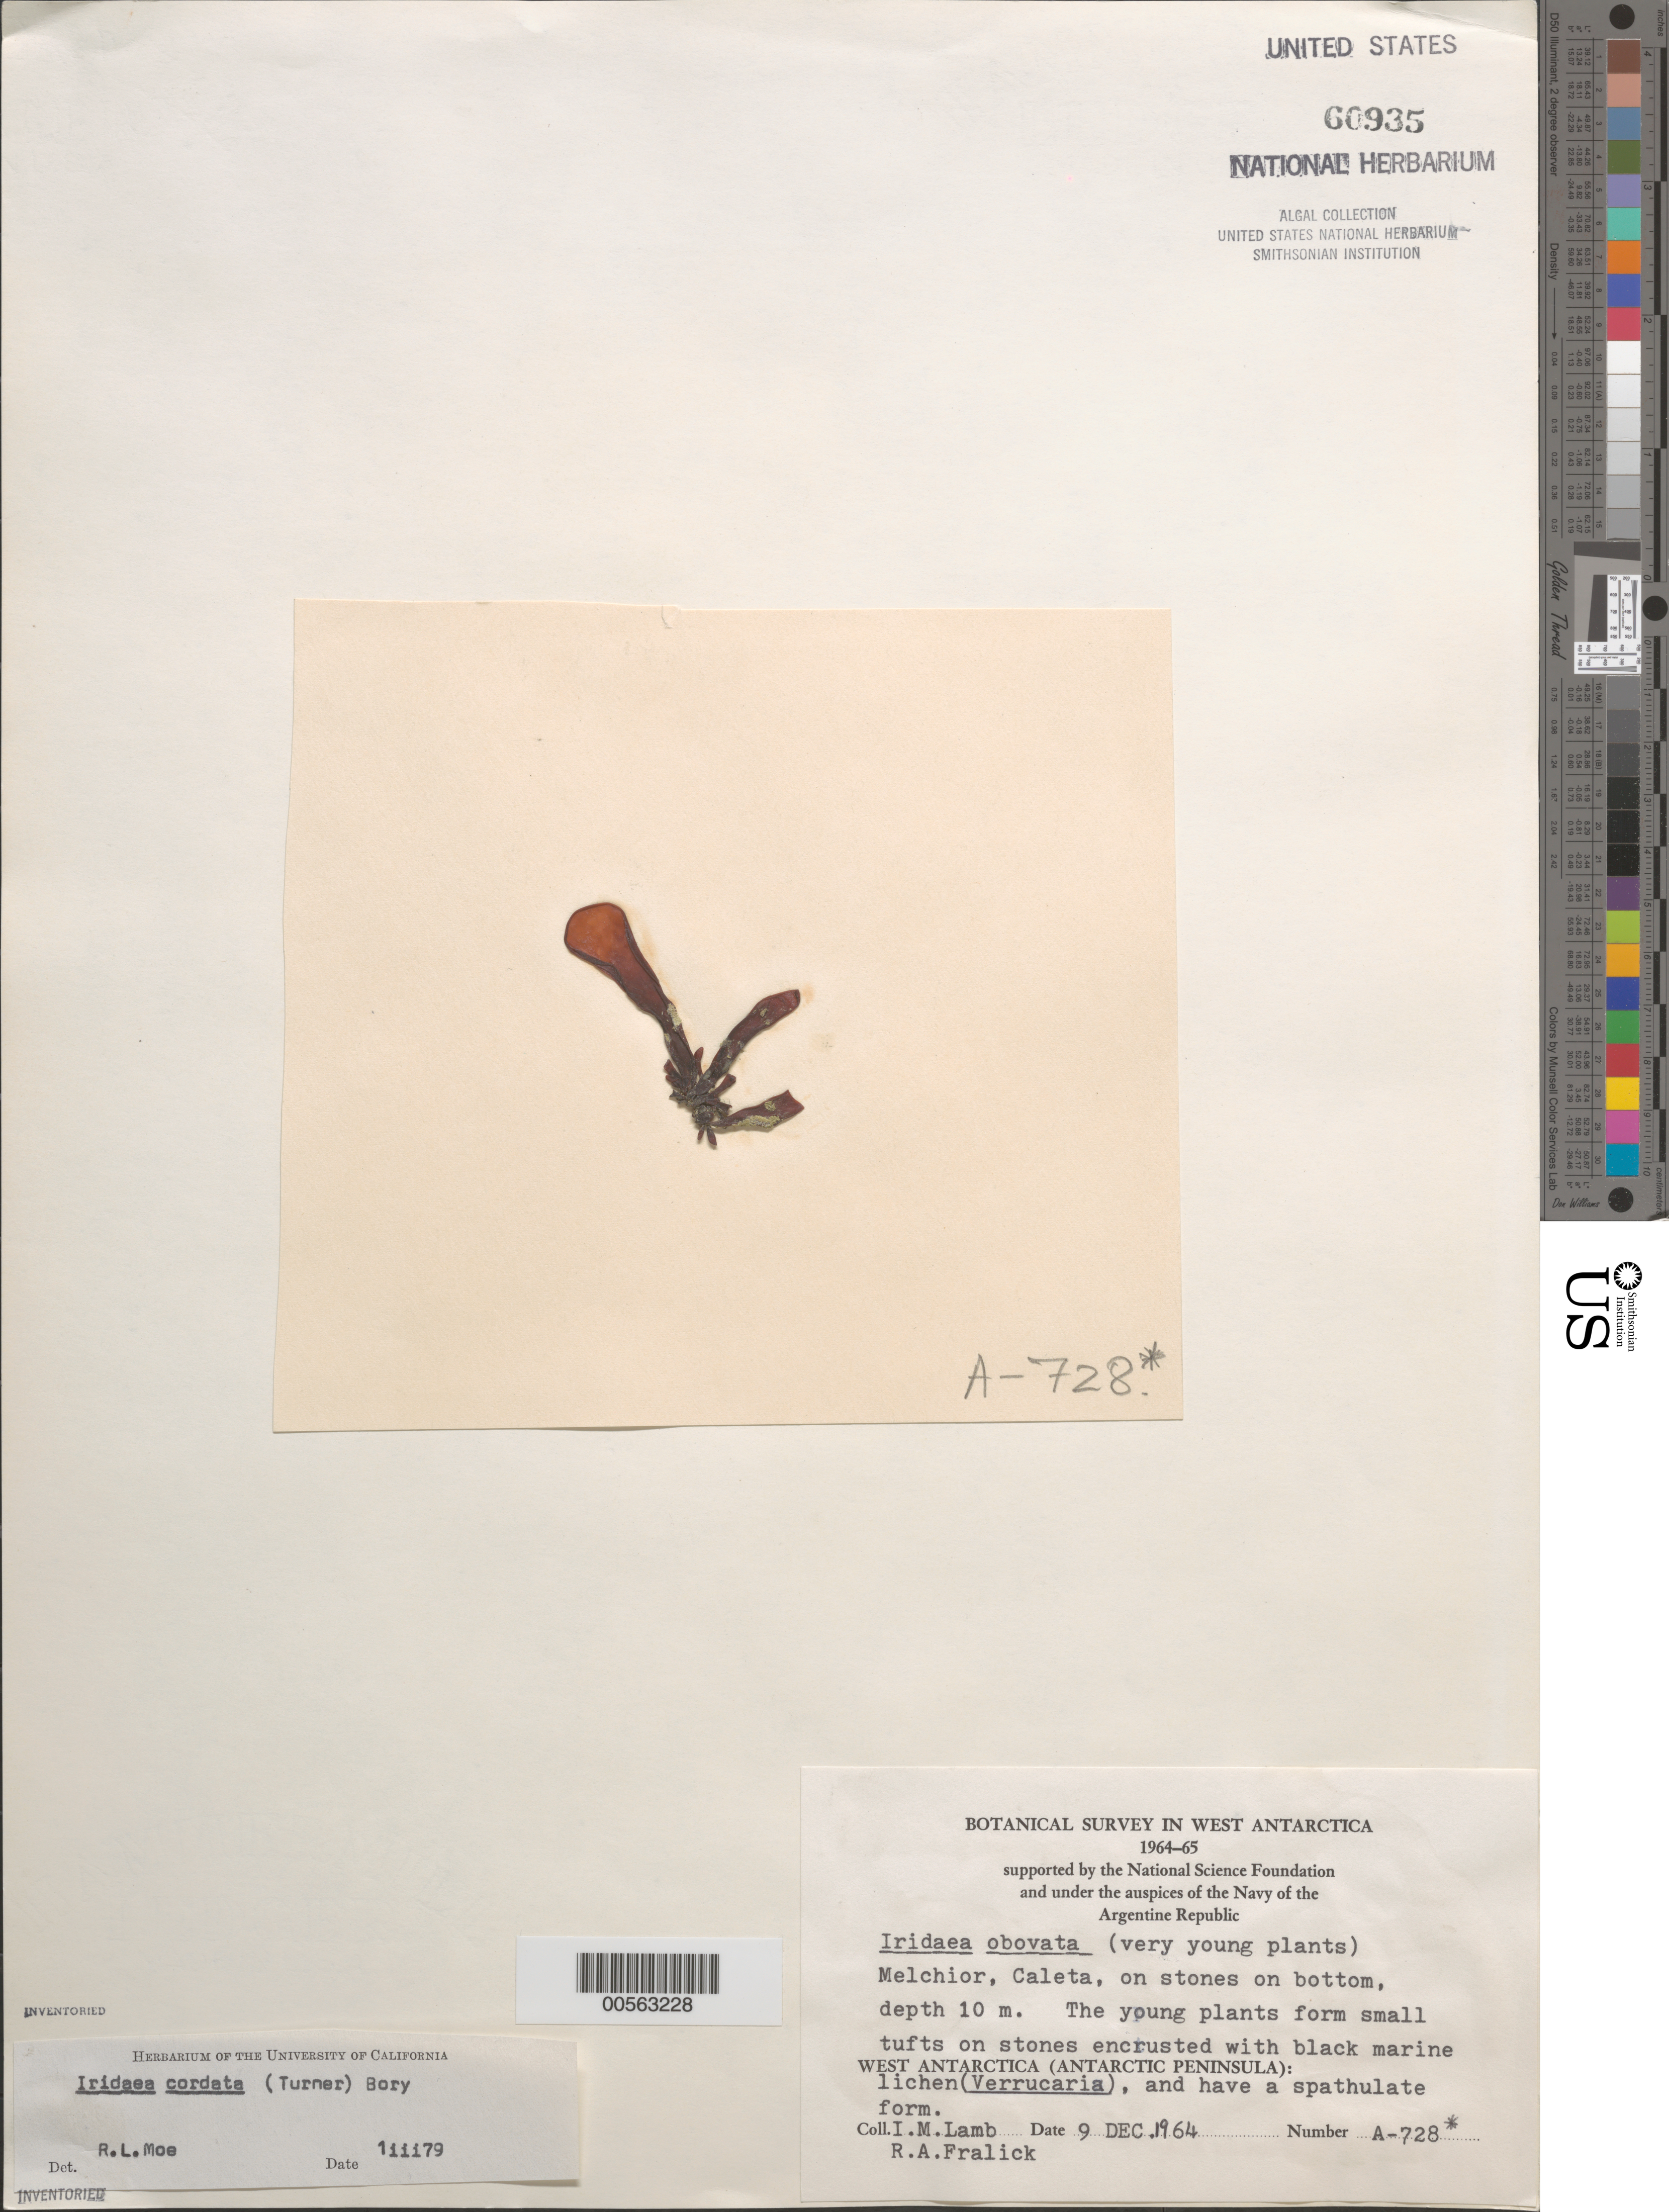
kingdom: Plantae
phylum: Rhodophyta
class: Florideophyceae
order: Gigartinales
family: Gigartinaceae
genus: Iridaea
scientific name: Iridaea cordata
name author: (Turner) Bory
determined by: Moe, R. L.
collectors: I. M. Lamb & R. Fralick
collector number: A-728*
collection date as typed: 09 Dec 1964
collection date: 1964-12-09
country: Antarctica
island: Gamma Island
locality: Melchior Caleta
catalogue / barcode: US 60935